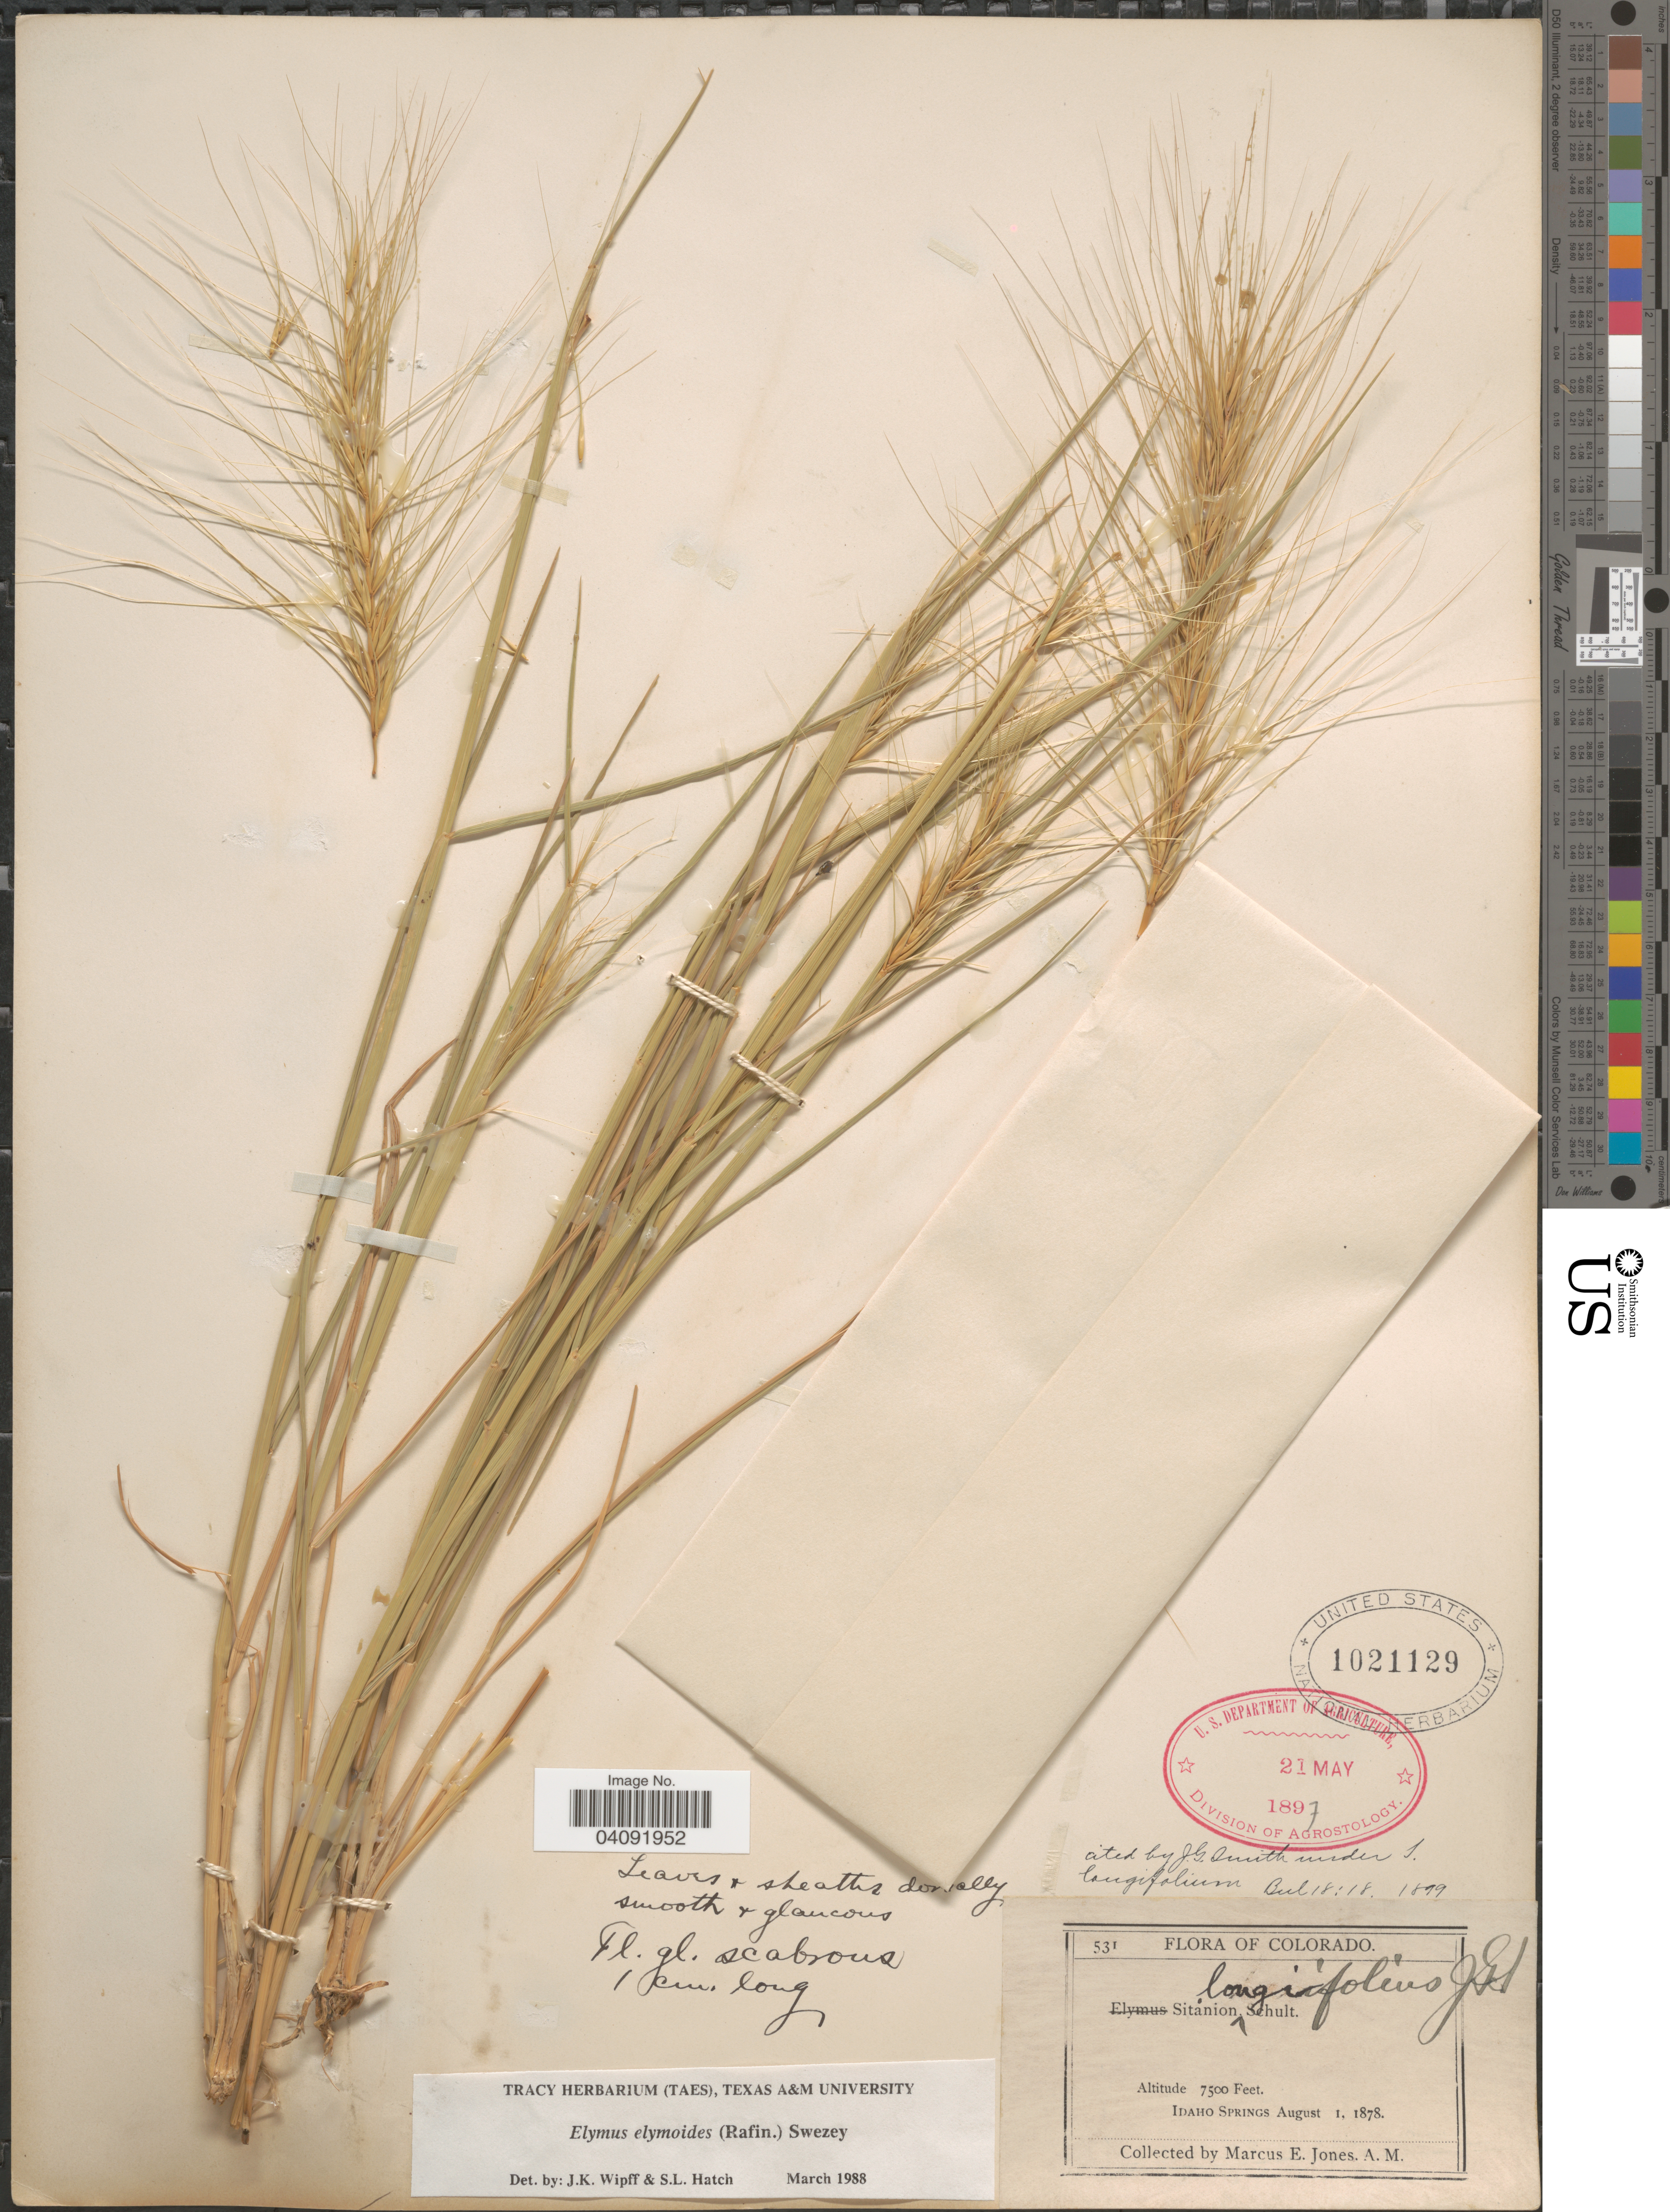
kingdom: Plantae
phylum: Tracheophyta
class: Liliopsida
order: Poales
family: Poaceae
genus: Elymus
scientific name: Elymus elymoides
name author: (Raf.) Swezey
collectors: M. E. Jones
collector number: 531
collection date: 1878-08-01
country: United States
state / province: Colorado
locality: Idaho Springs.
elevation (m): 2286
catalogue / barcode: US 1021129